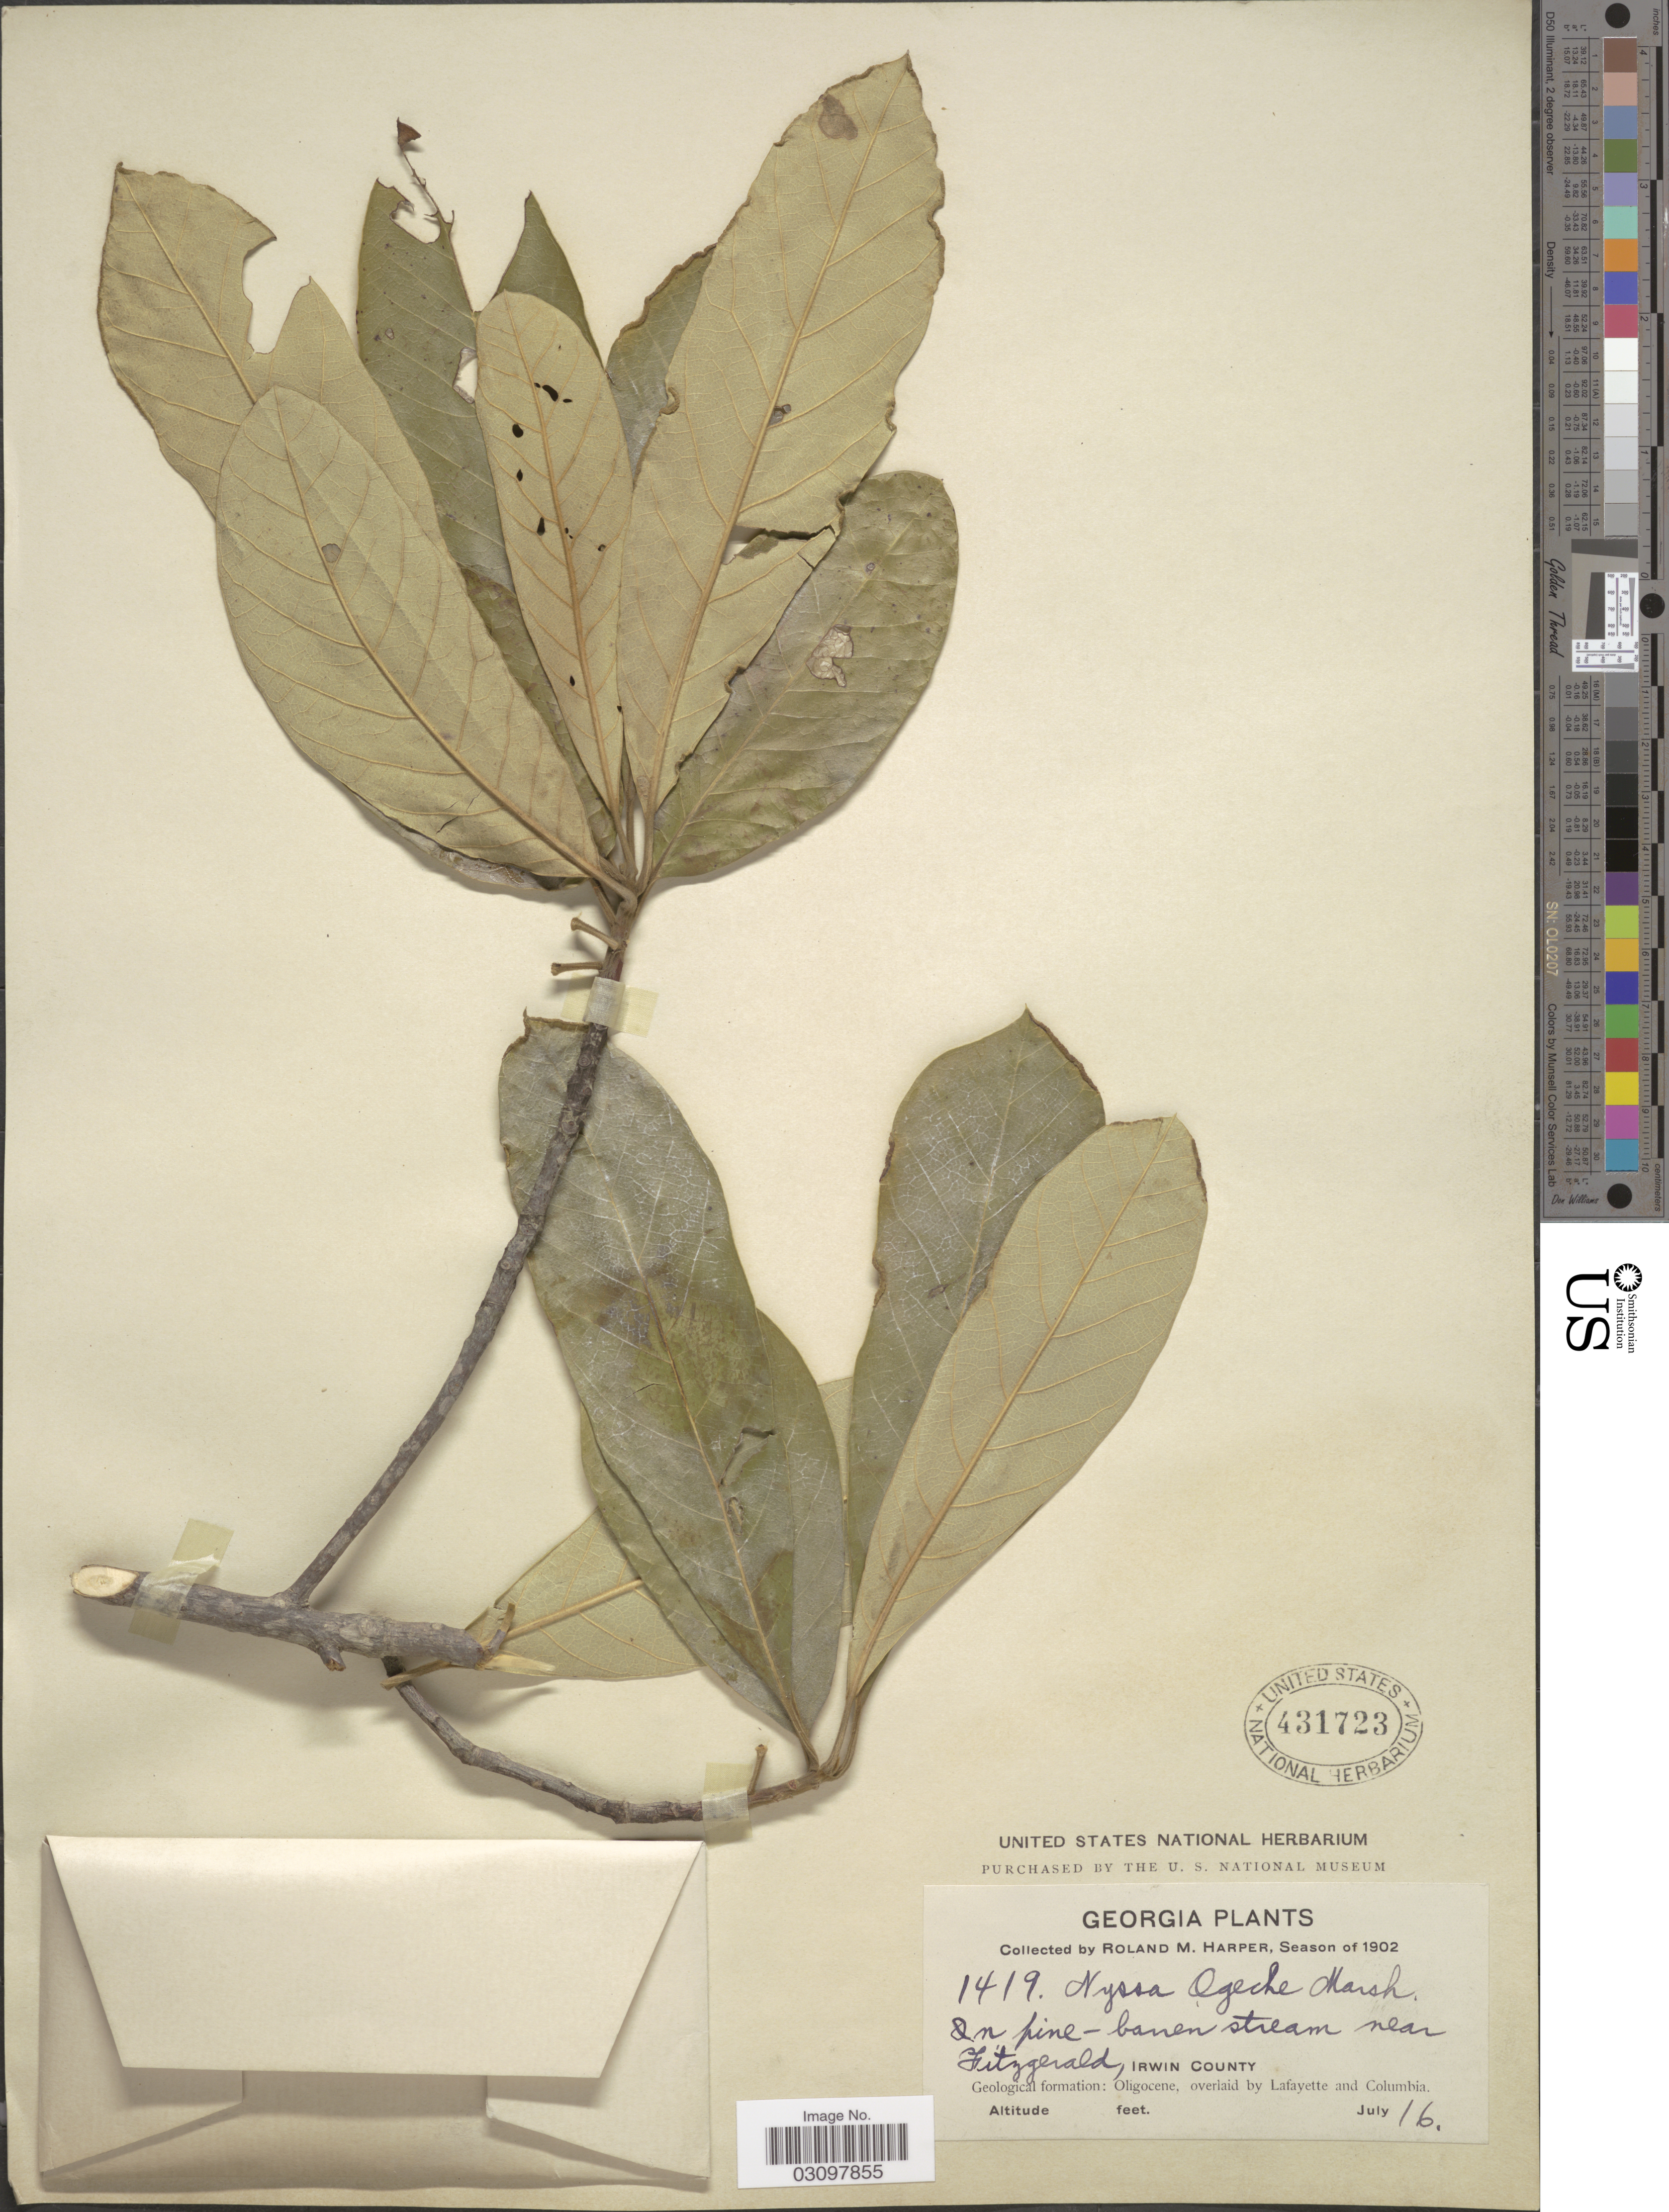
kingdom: Plantae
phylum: Tracheophyta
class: Magnoliopsida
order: Cornales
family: Nyssaceae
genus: Nyssa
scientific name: Nyssa ogeche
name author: W. Bartram ex Marshall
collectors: R. M. Harper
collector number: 1419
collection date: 1902-07-16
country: United States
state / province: Georgia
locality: In pine-barren stream near Fitzgerald, Irwin County. Geological formation: Oligocene, overlaid by Lafayette and Columbia.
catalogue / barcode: US 431723